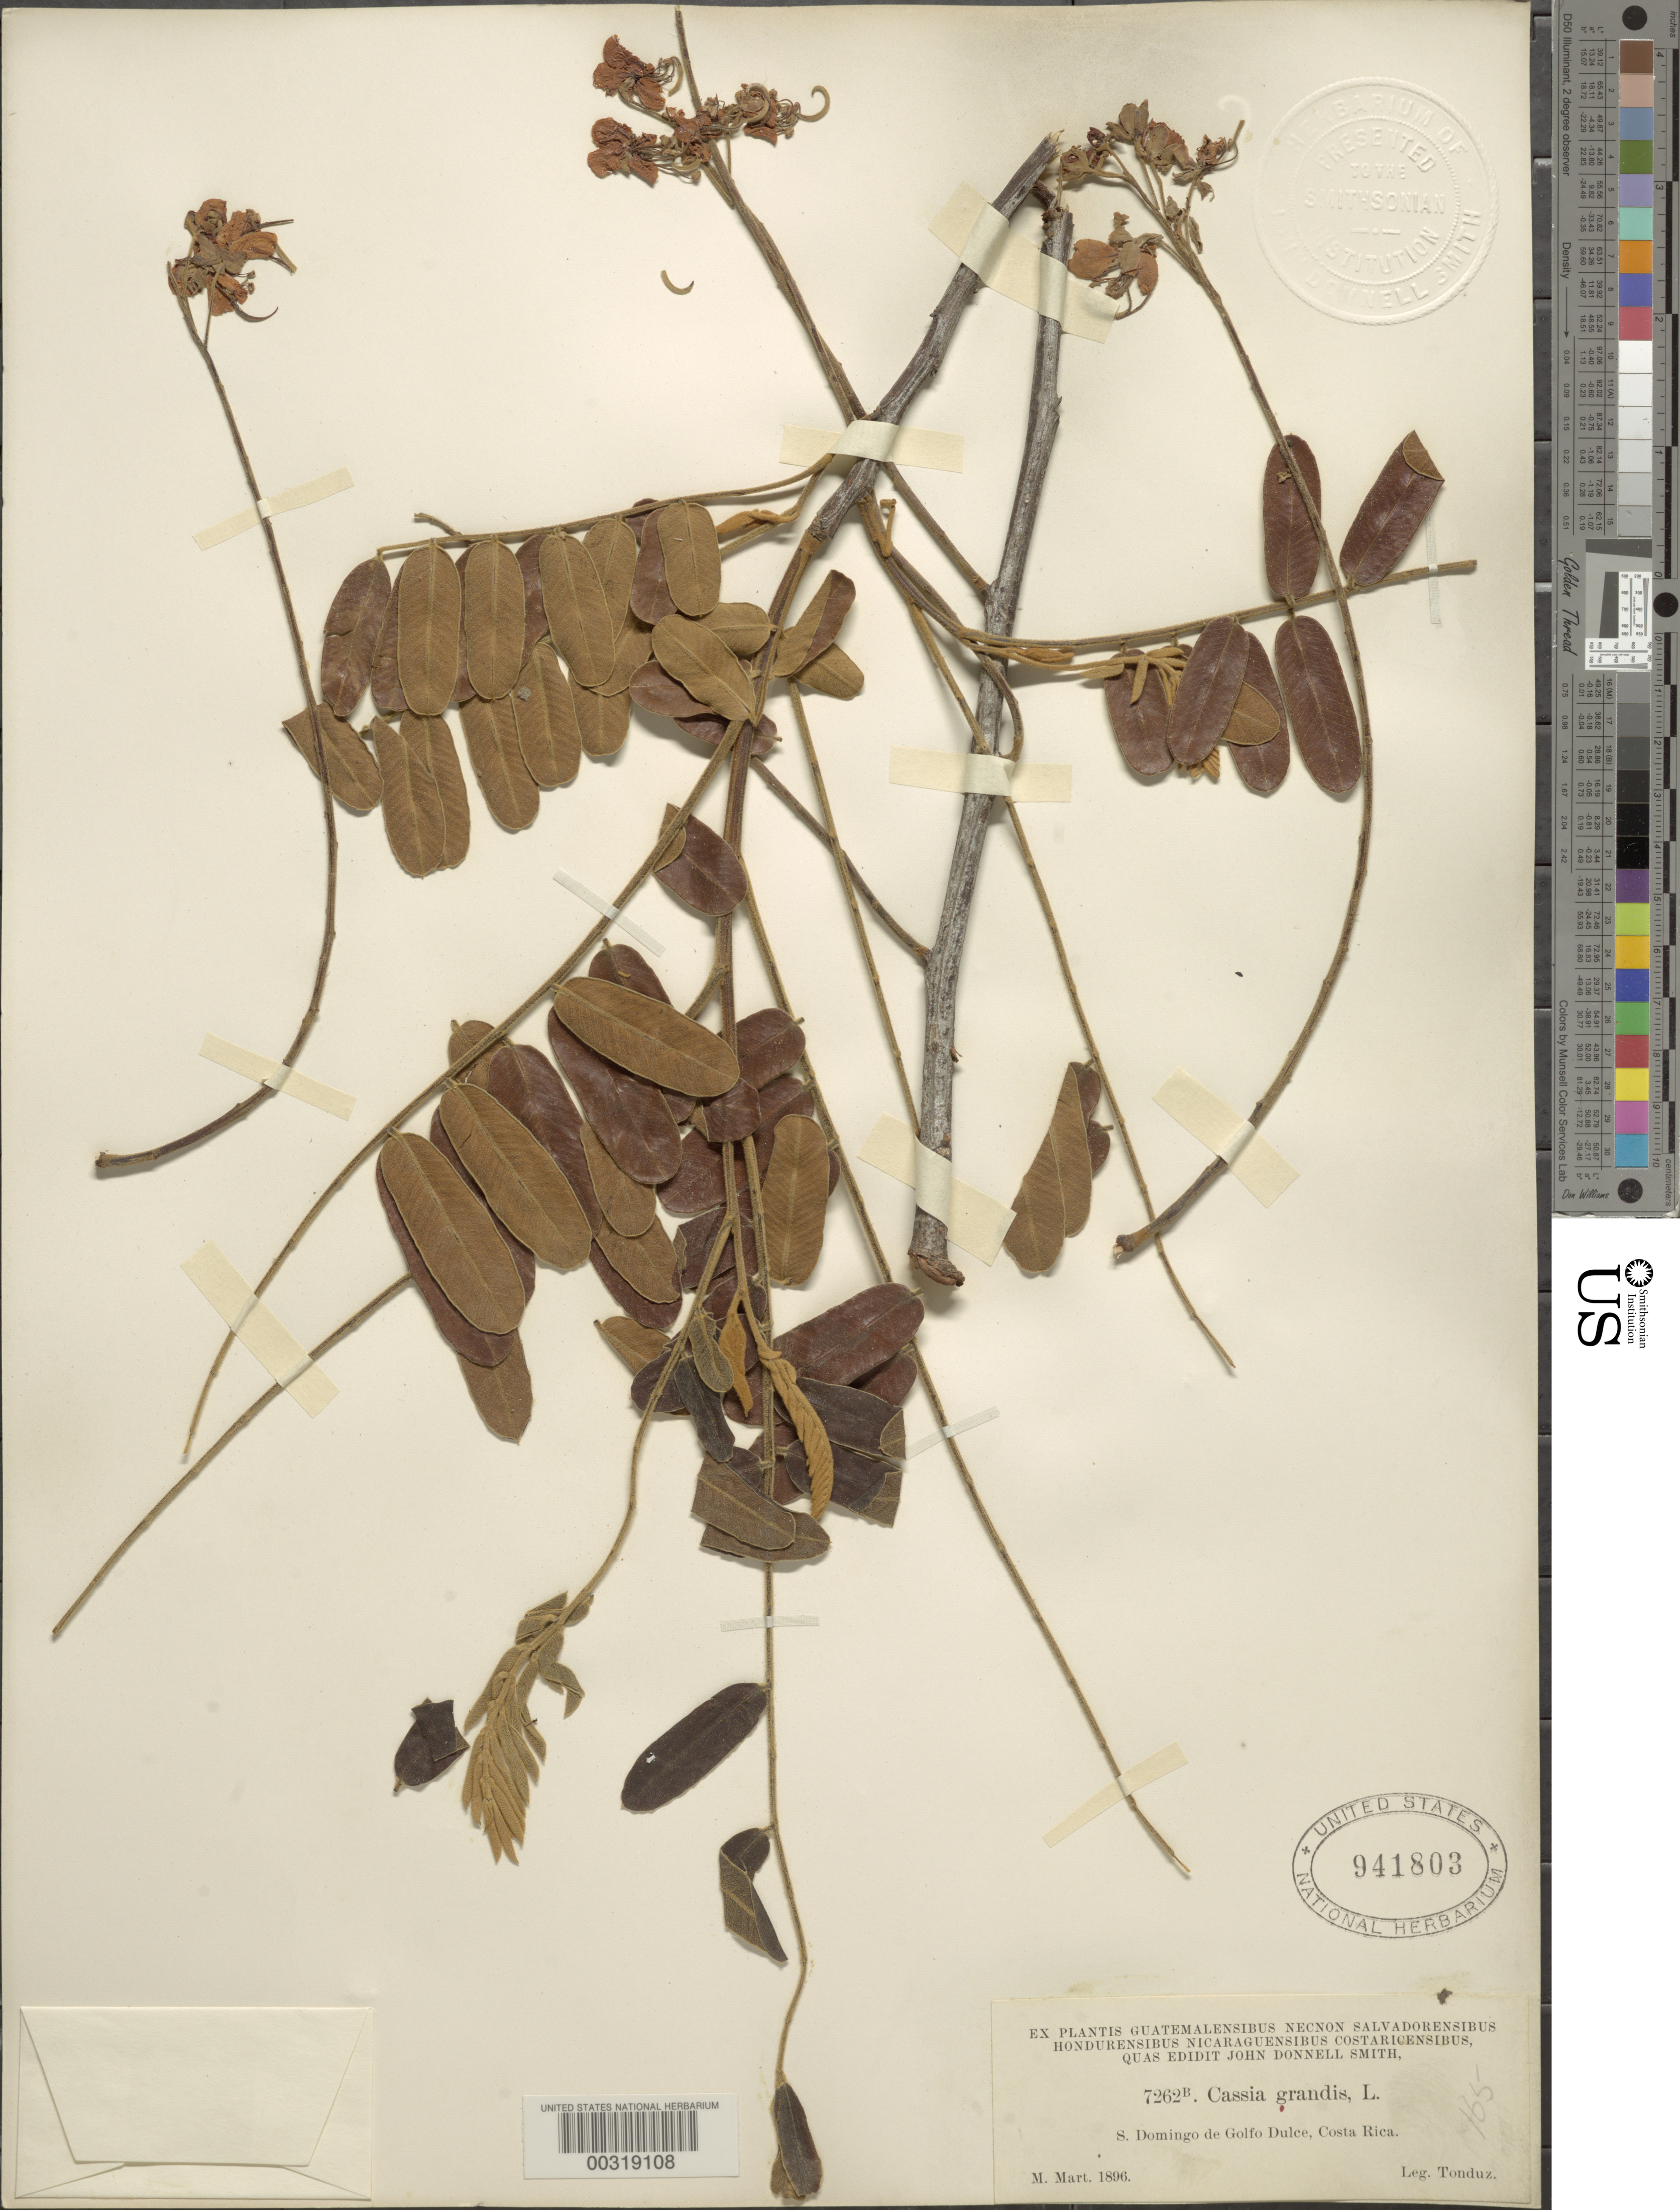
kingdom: Plantae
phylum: Tracheophyta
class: Magnoliopsida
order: Fabales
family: Fabaceae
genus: Cassia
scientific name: Cassia grandis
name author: L. f.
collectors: A. Tonduz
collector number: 7262b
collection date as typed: Mar 1896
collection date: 1896-03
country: Costa Rica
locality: Santo Domingo de Golfo Dulce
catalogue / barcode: US 941803